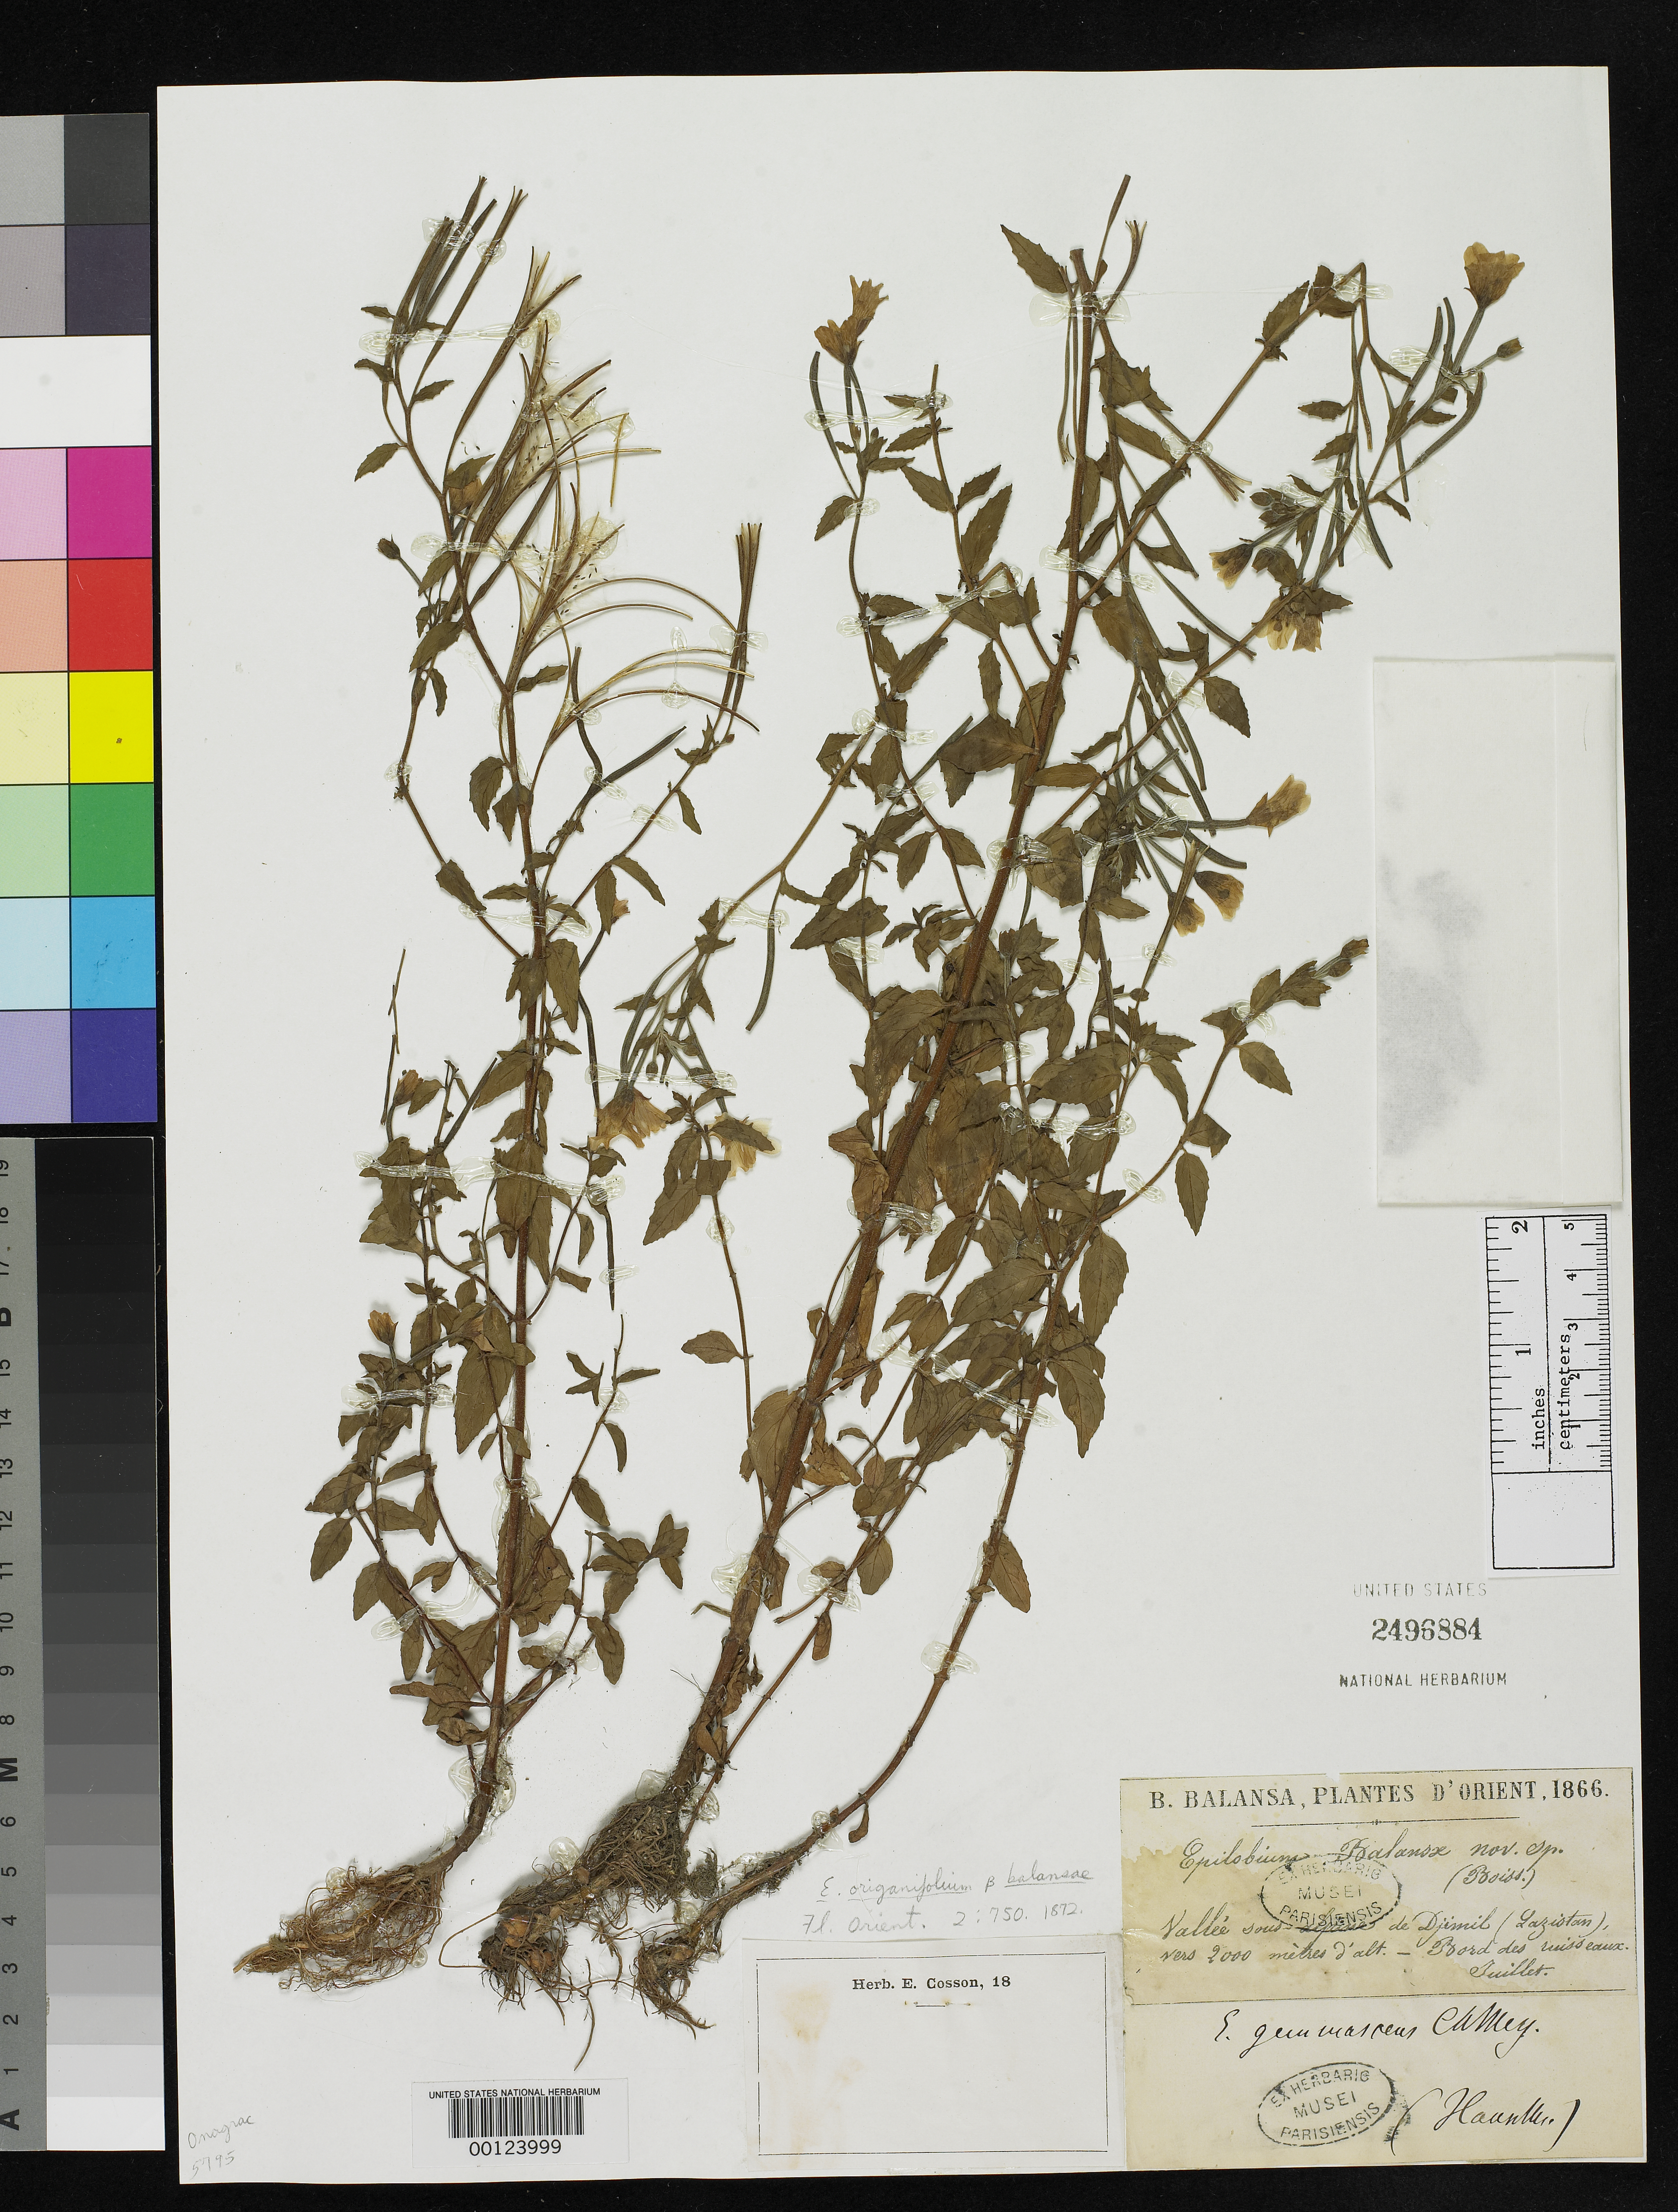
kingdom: Plantae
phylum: Tracheophyta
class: Magnoliopsida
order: Myrtales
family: Onagraceae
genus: Epilobium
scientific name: Epilobium origanifolium var. balansae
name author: Boiss.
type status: Type Collection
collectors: B. Balansa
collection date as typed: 1866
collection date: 1866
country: Turkey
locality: Djimil (Lazistan).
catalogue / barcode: US 2496884